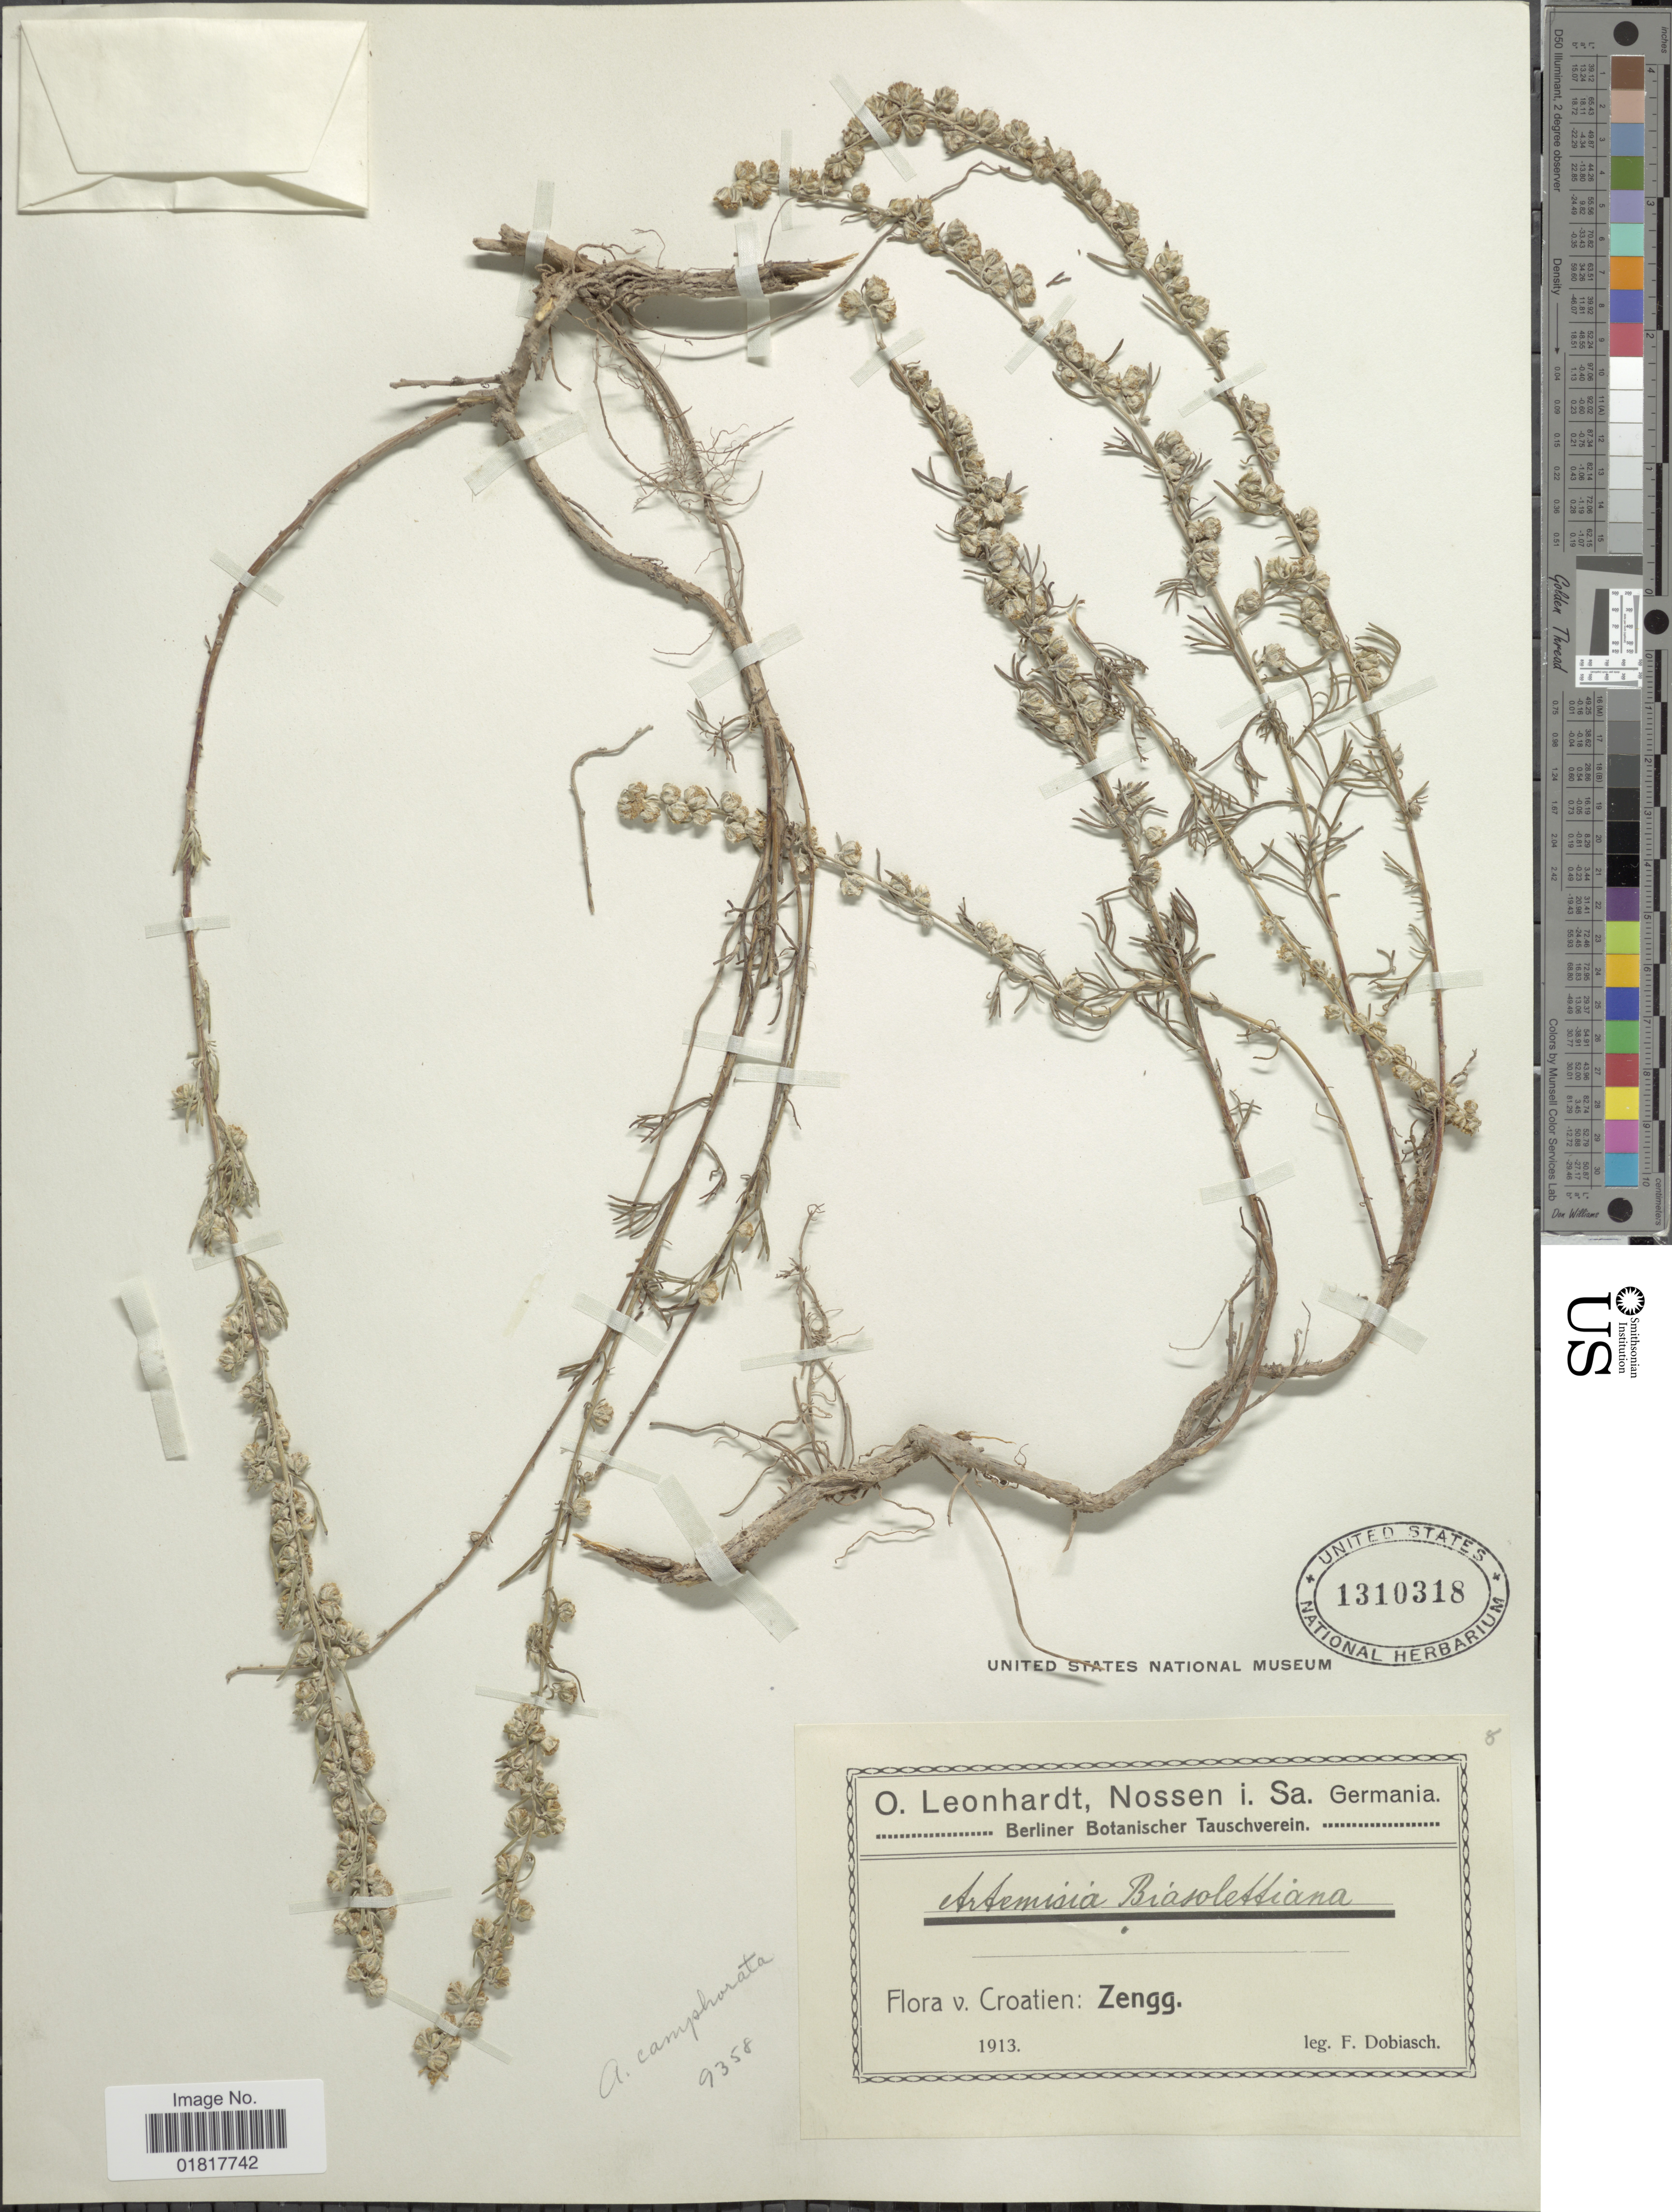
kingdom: Plantae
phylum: Tracheophyta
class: Magnoliopsida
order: Asterales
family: Asteraceae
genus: Artemisia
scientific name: Artemisia biasolettiana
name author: Vis.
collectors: F. Dobiasch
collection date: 1913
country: Croatia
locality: Zengg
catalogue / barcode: US 1310318